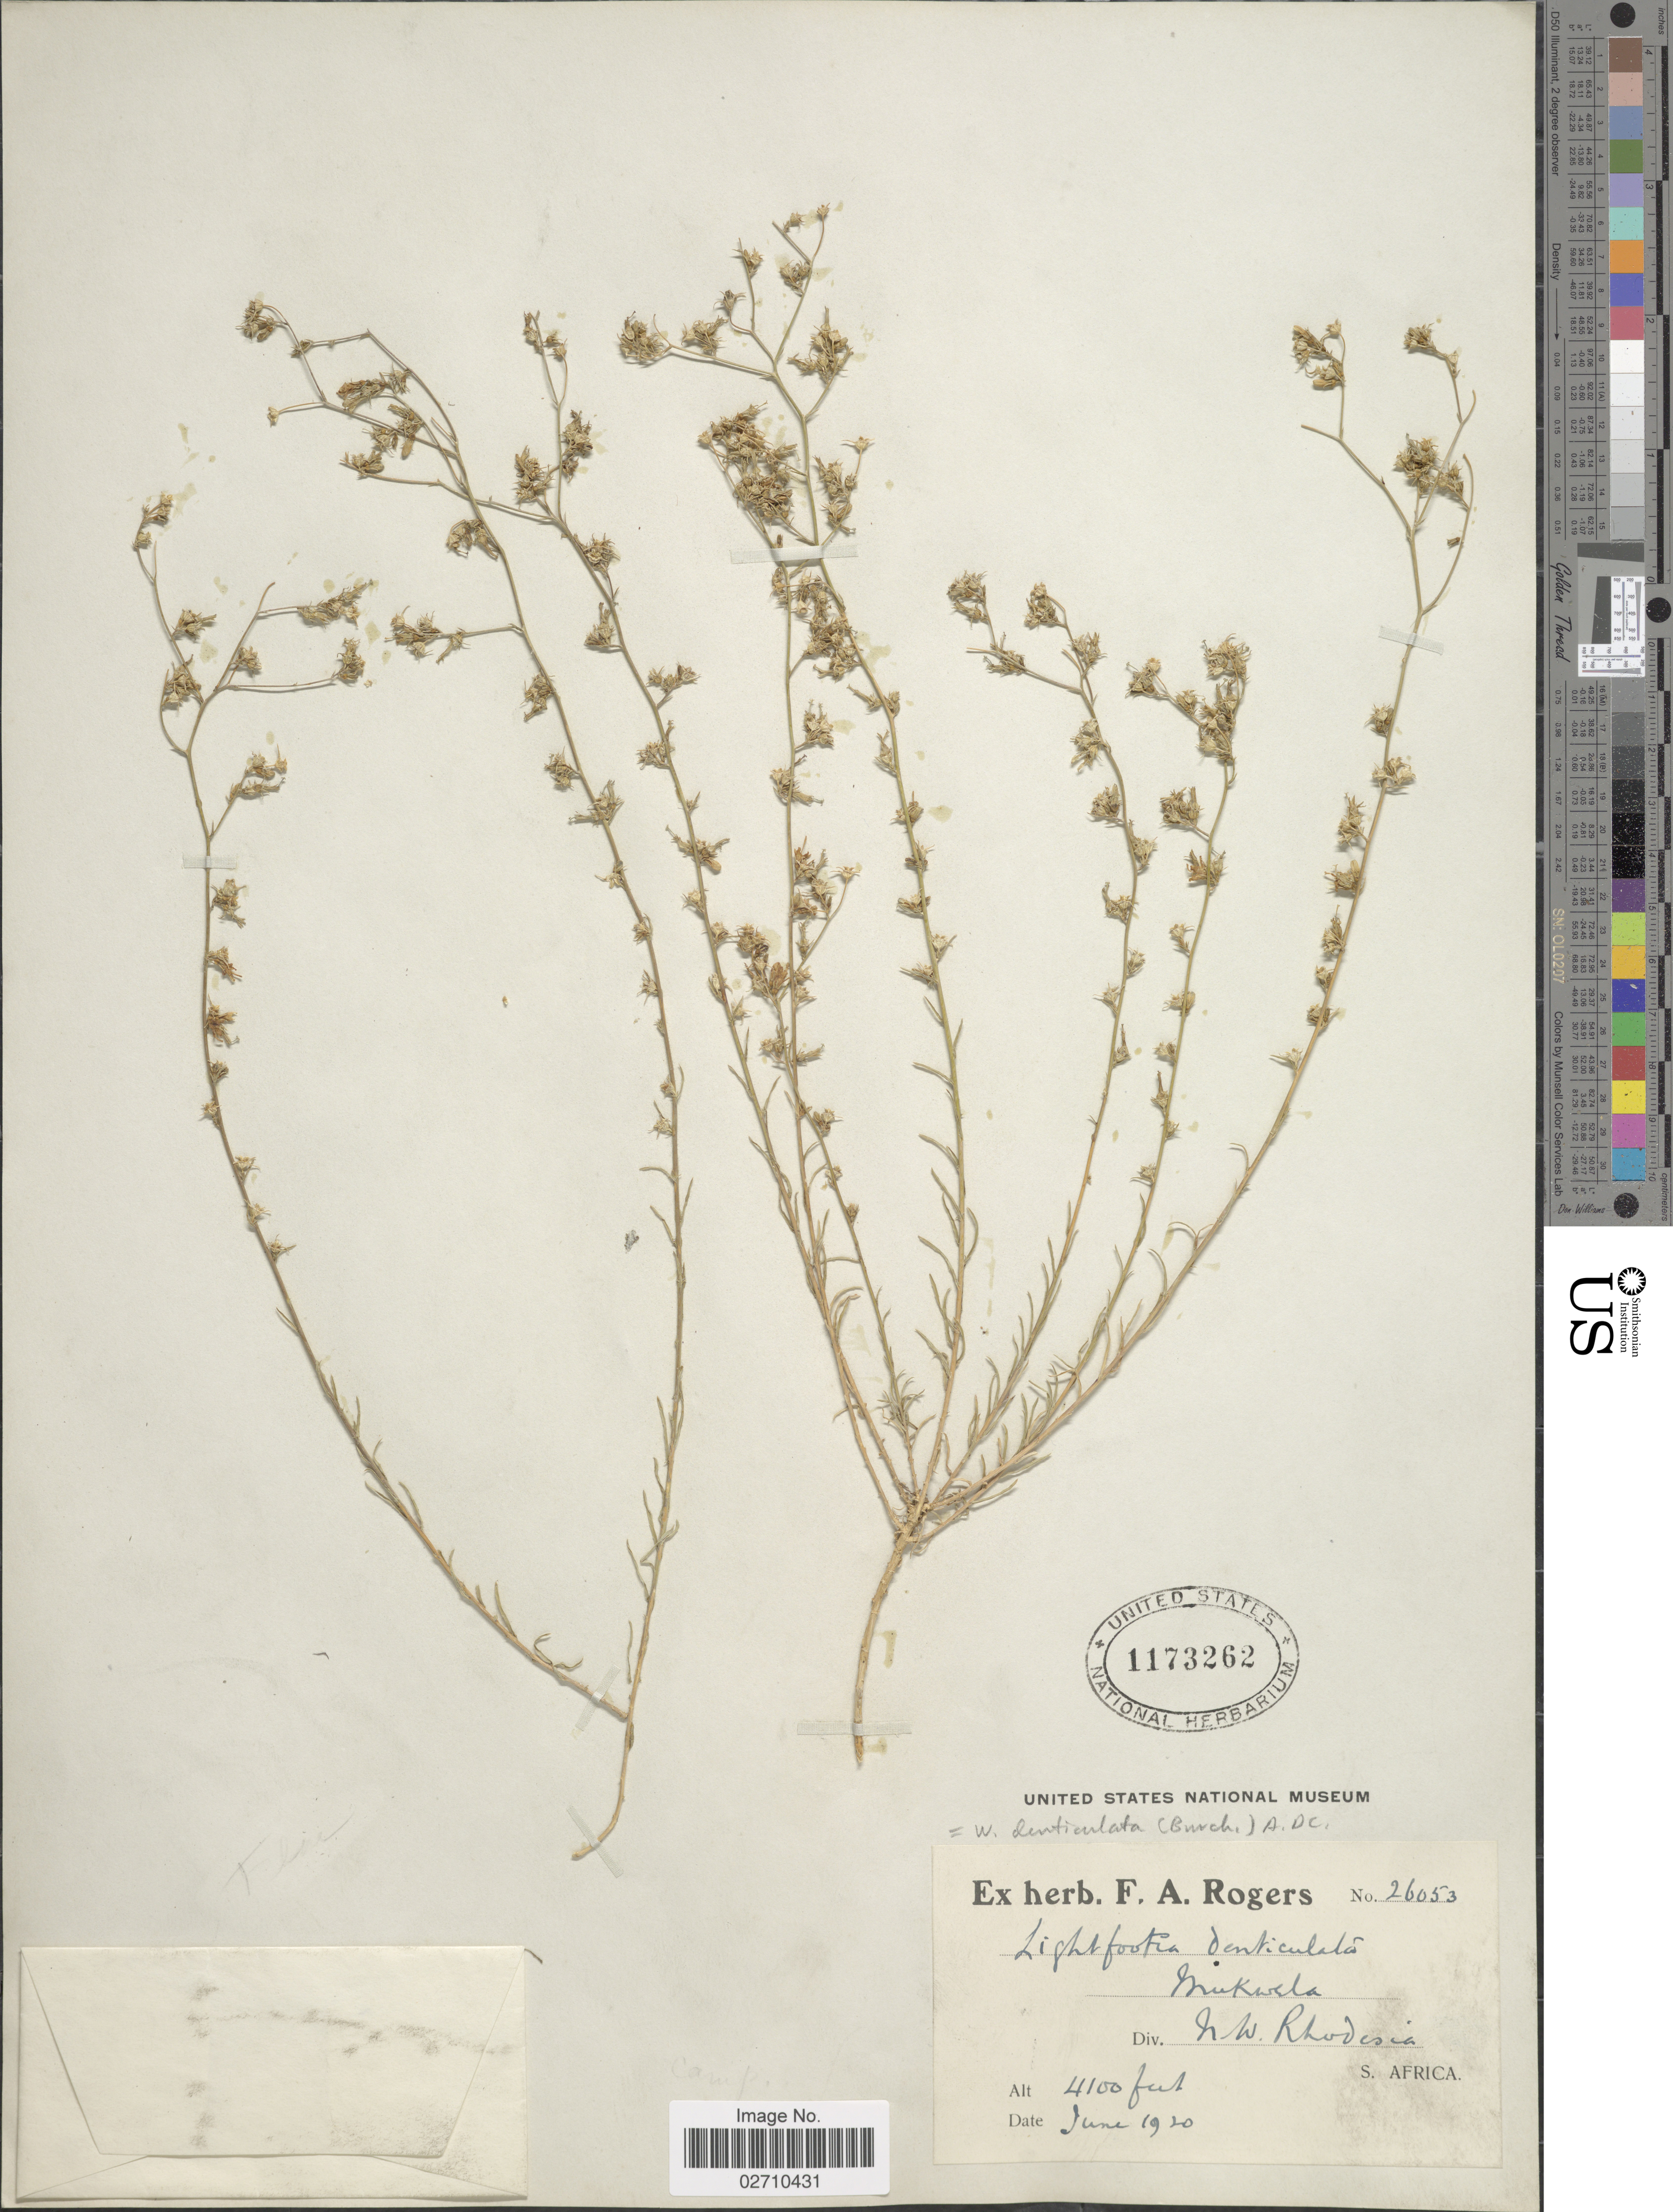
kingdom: Plantae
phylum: Tracheophyta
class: Magnoliopsida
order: Asterales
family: Campanulaceae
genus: Wahlenbergia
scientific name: Wahlenbergia denticulata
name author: (Burch.) A. DC.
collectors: ex herb. F. A. Rogers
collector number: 26053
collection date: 1920-06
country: Zimbabwe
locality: Mukwela. N.W. Rhodesia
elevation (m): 1250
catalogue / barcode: US 1173262